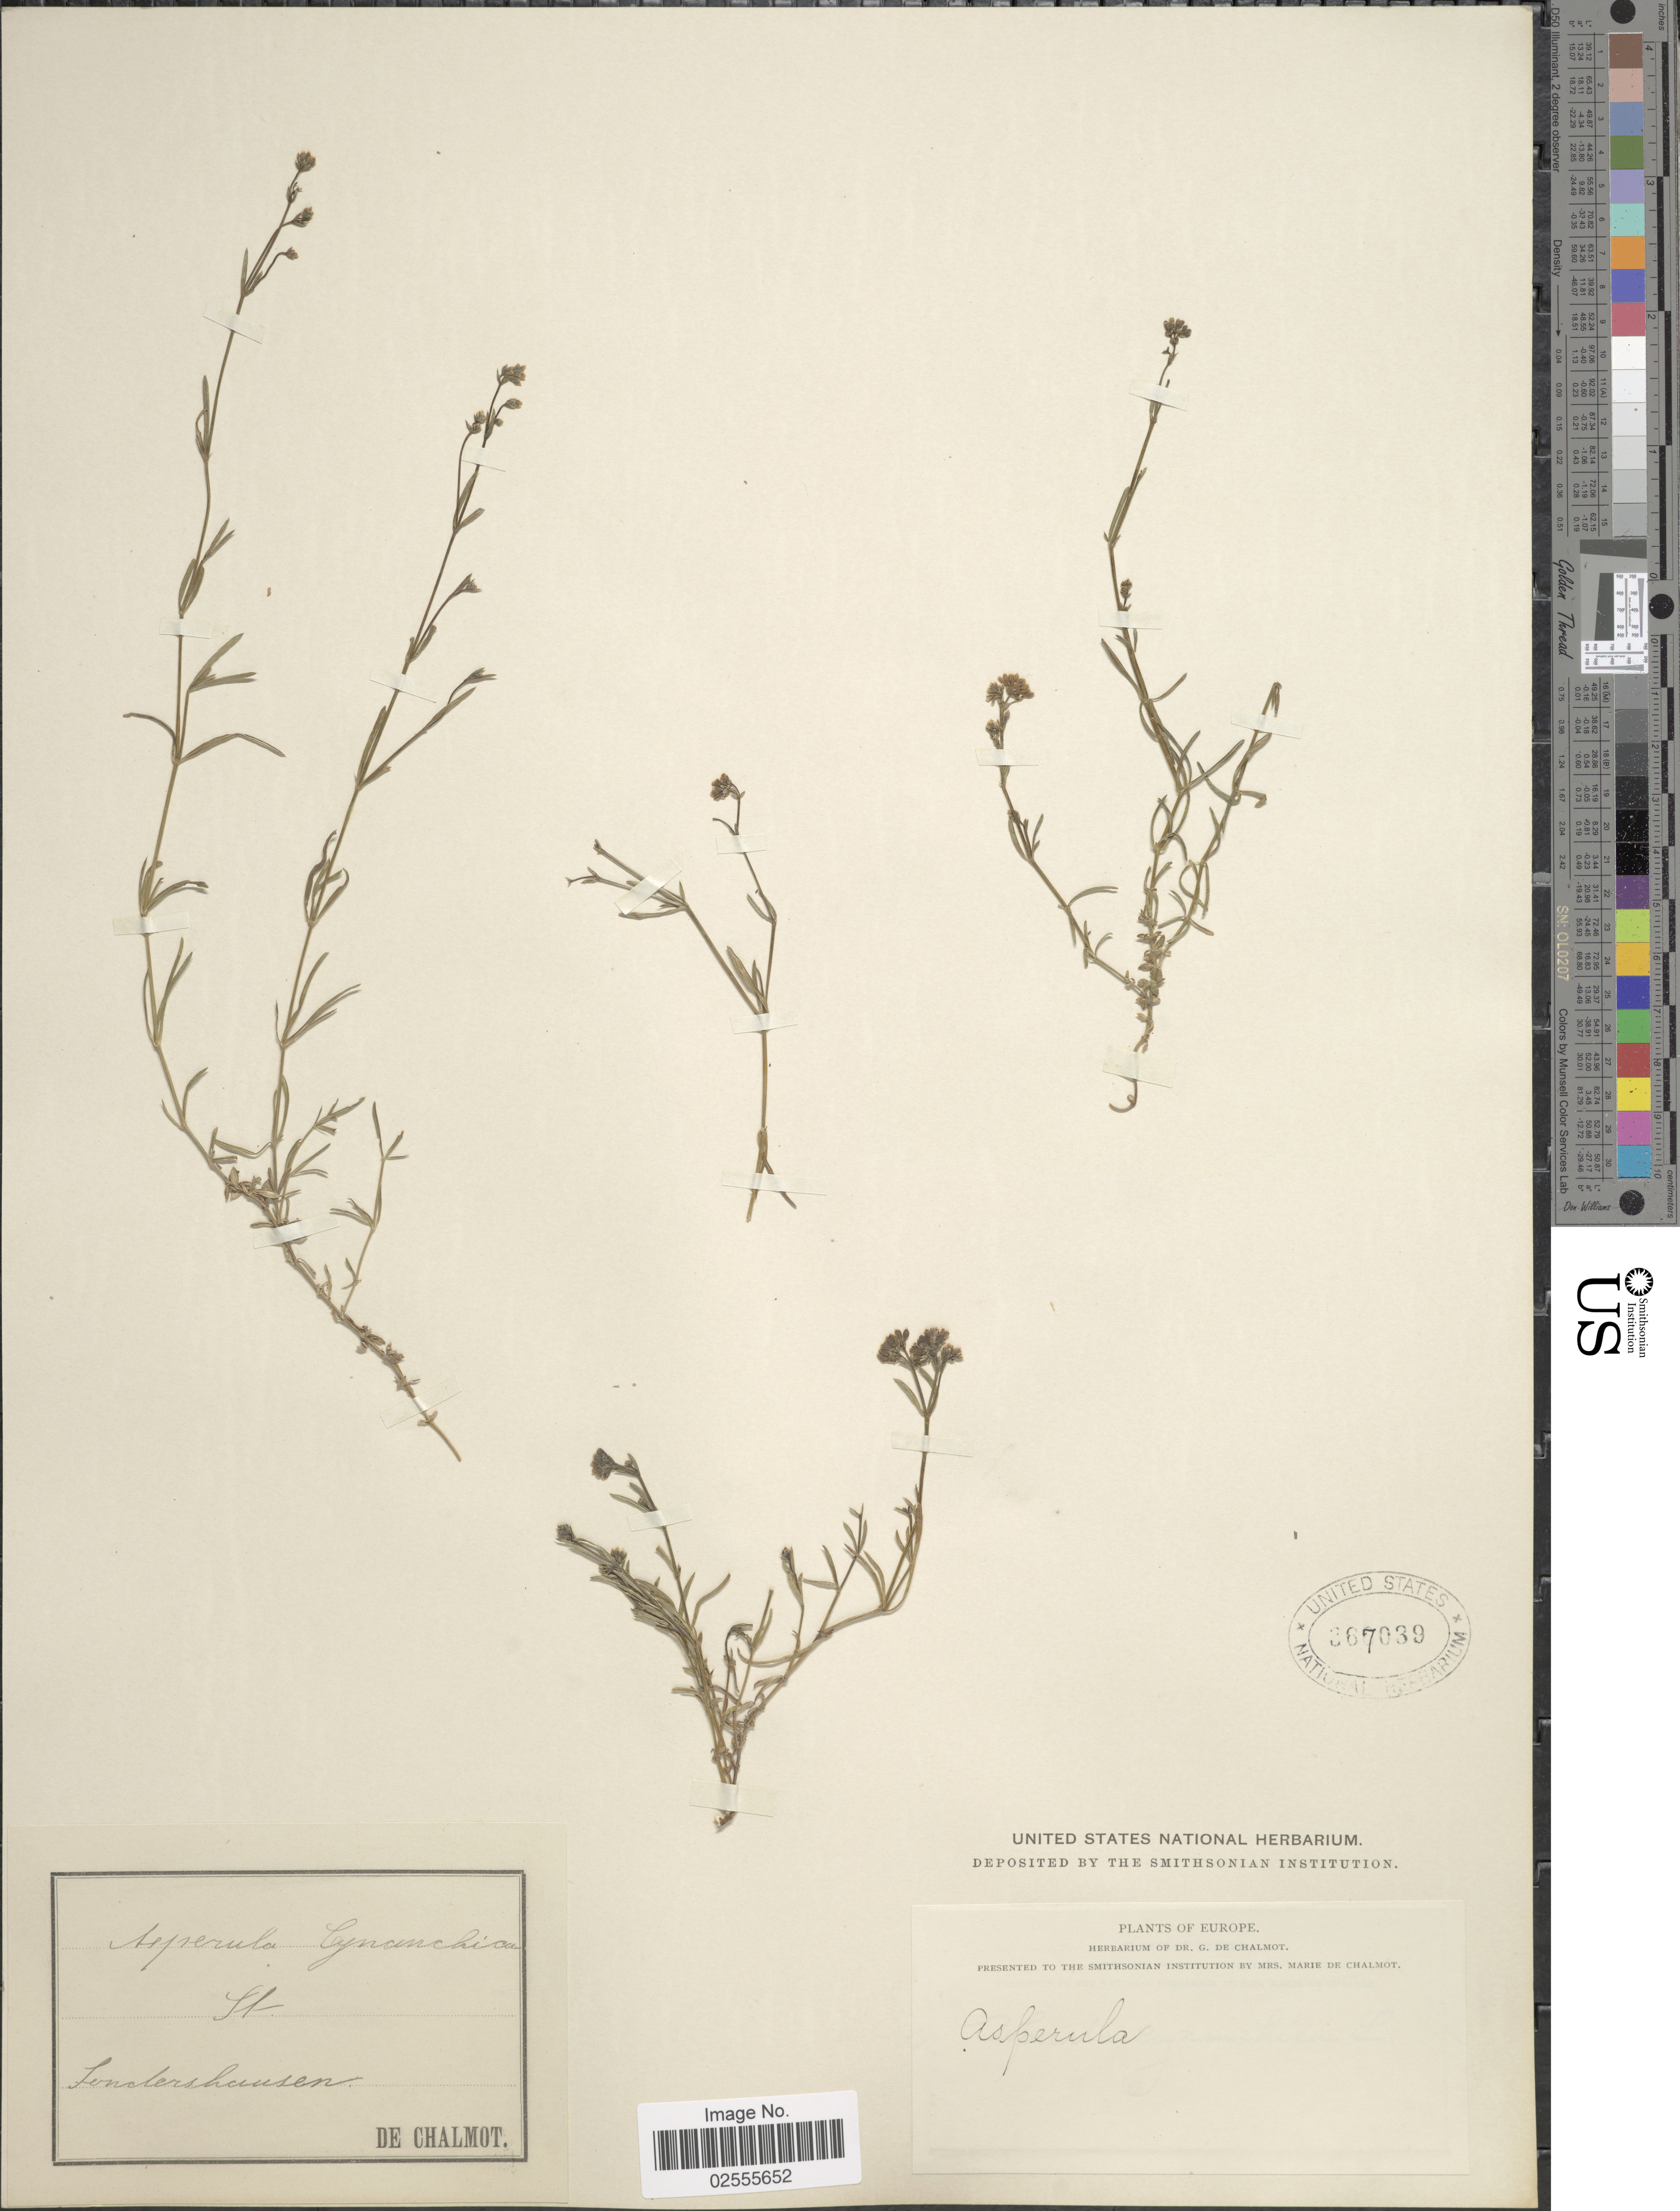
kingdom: Plantae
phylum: Tracheophyta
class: Magnoliopsida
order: Gentianales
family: Rubiaceae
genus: Asperula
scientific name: Asperula cynanchica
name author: L.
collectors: G. de Chalmot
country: Germany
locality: Europe, Sondershausen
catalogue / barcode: US 367039